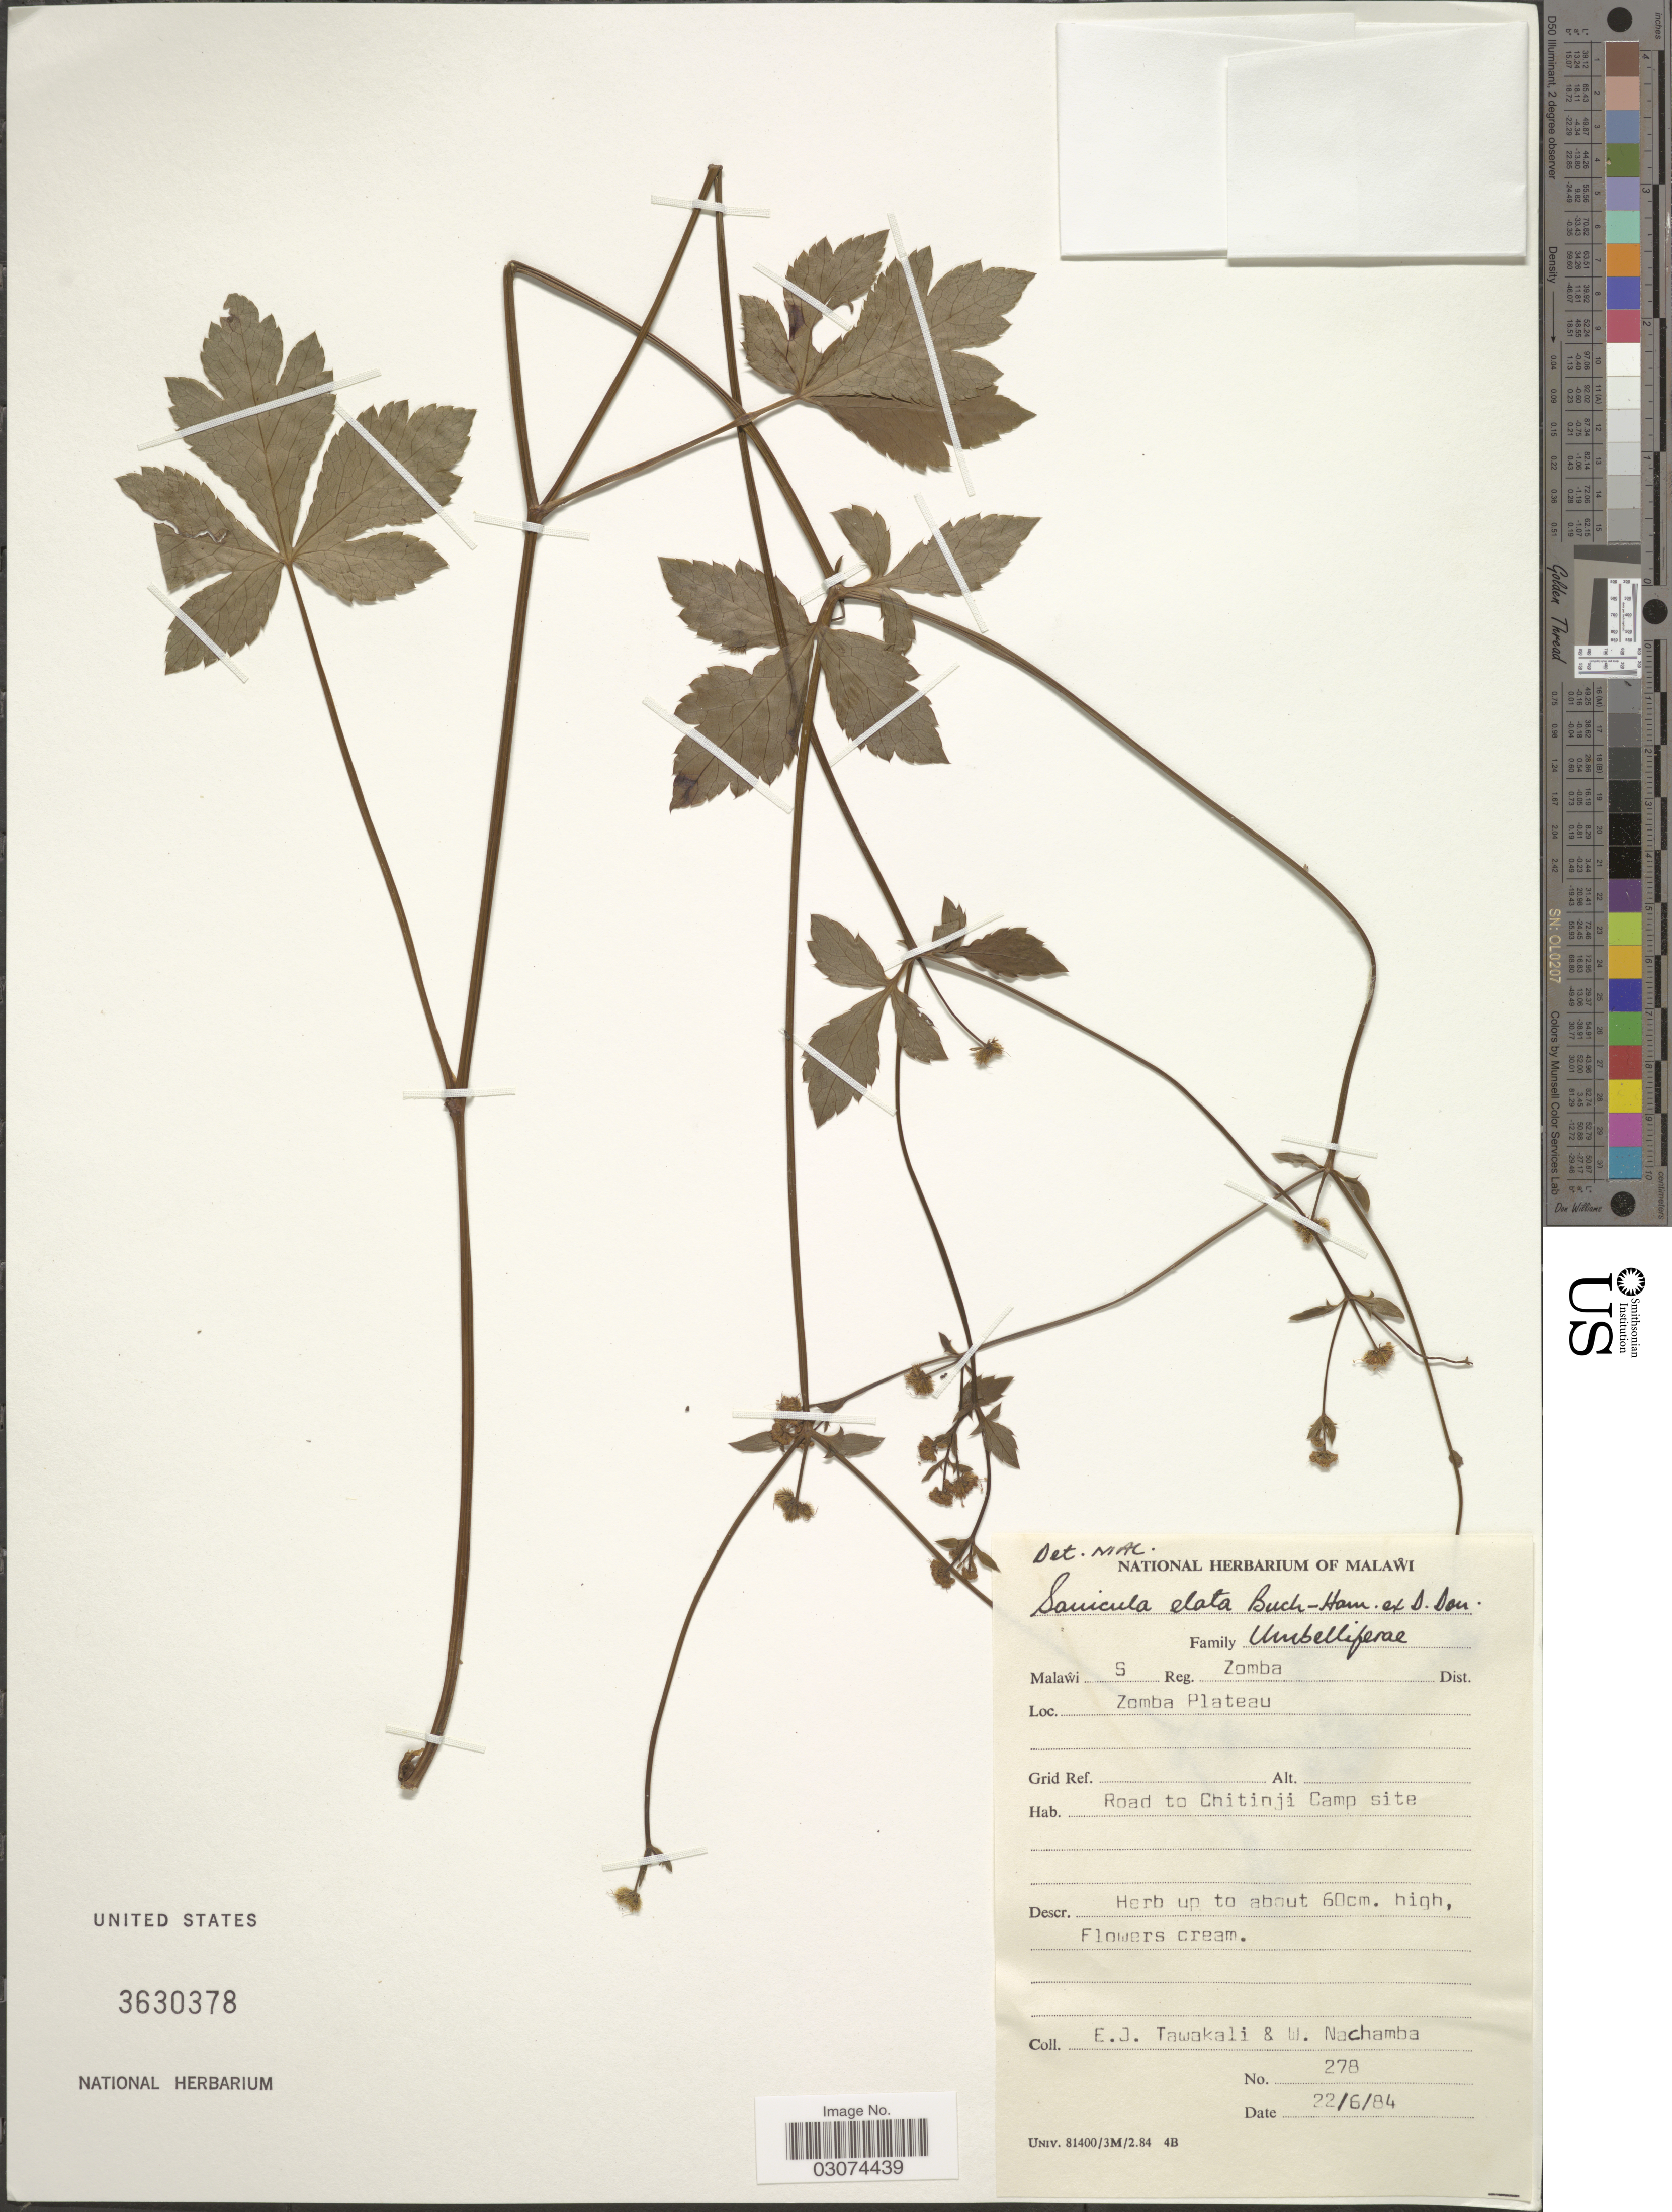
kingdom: Plantae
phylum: Tracheophyta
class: Magnoliopsida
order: Apiales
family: Apiaceae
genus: Sanicula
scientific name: Sanicula elata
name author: Buch.-Ham. ex D. Don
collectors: E. Tawakali & W. Nachamba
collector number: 278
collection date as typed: Transcribed d/m/y: 22/6/84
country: Malawi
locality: S Reg. Zomba Dist. Zomba Plateau. Road to Chitinji Camp site.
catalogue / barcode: US 3630378